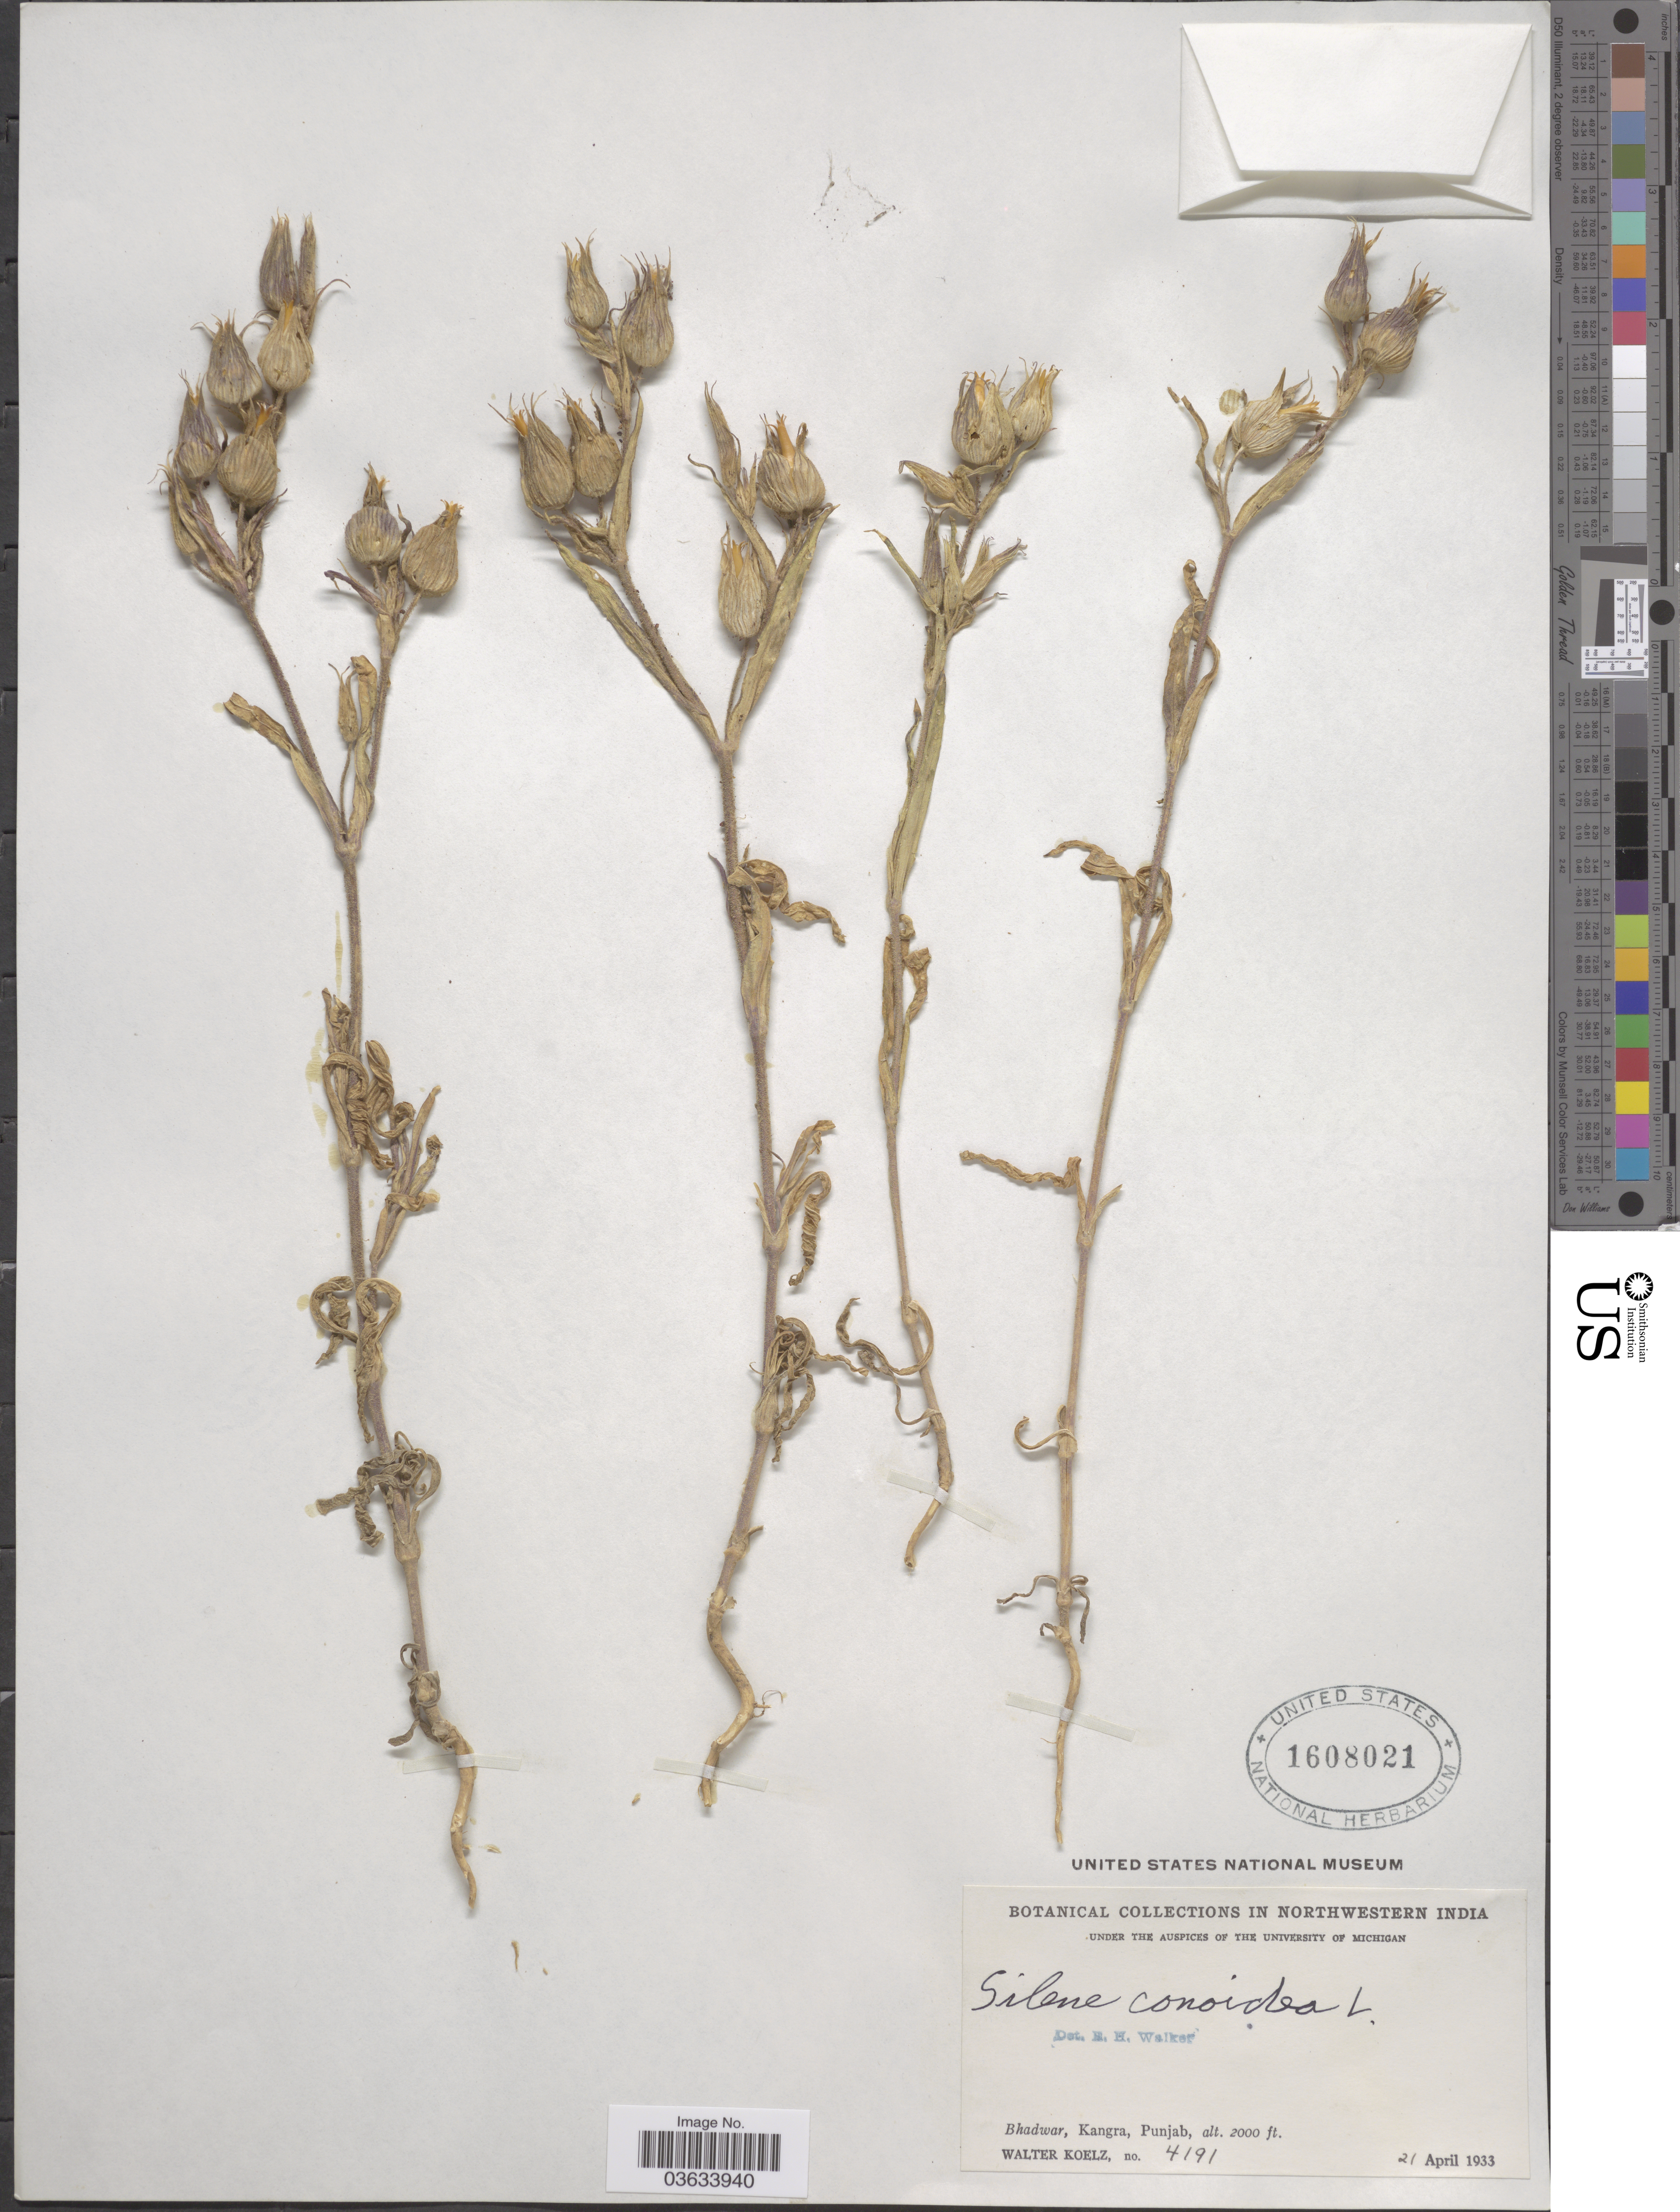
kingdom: Plantae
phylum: Tracheophyta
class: Magnoliopsida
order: Caryophyllales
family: Caryophyllaceae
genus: Silene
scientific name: Silene conoidea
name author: L.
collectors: W. N. Koelz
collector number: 4191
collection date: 1933-04-21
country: India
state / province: Punjab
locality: Northwestern India. Bhadwar, Kangra.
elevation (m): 610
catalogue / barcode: US 1608021